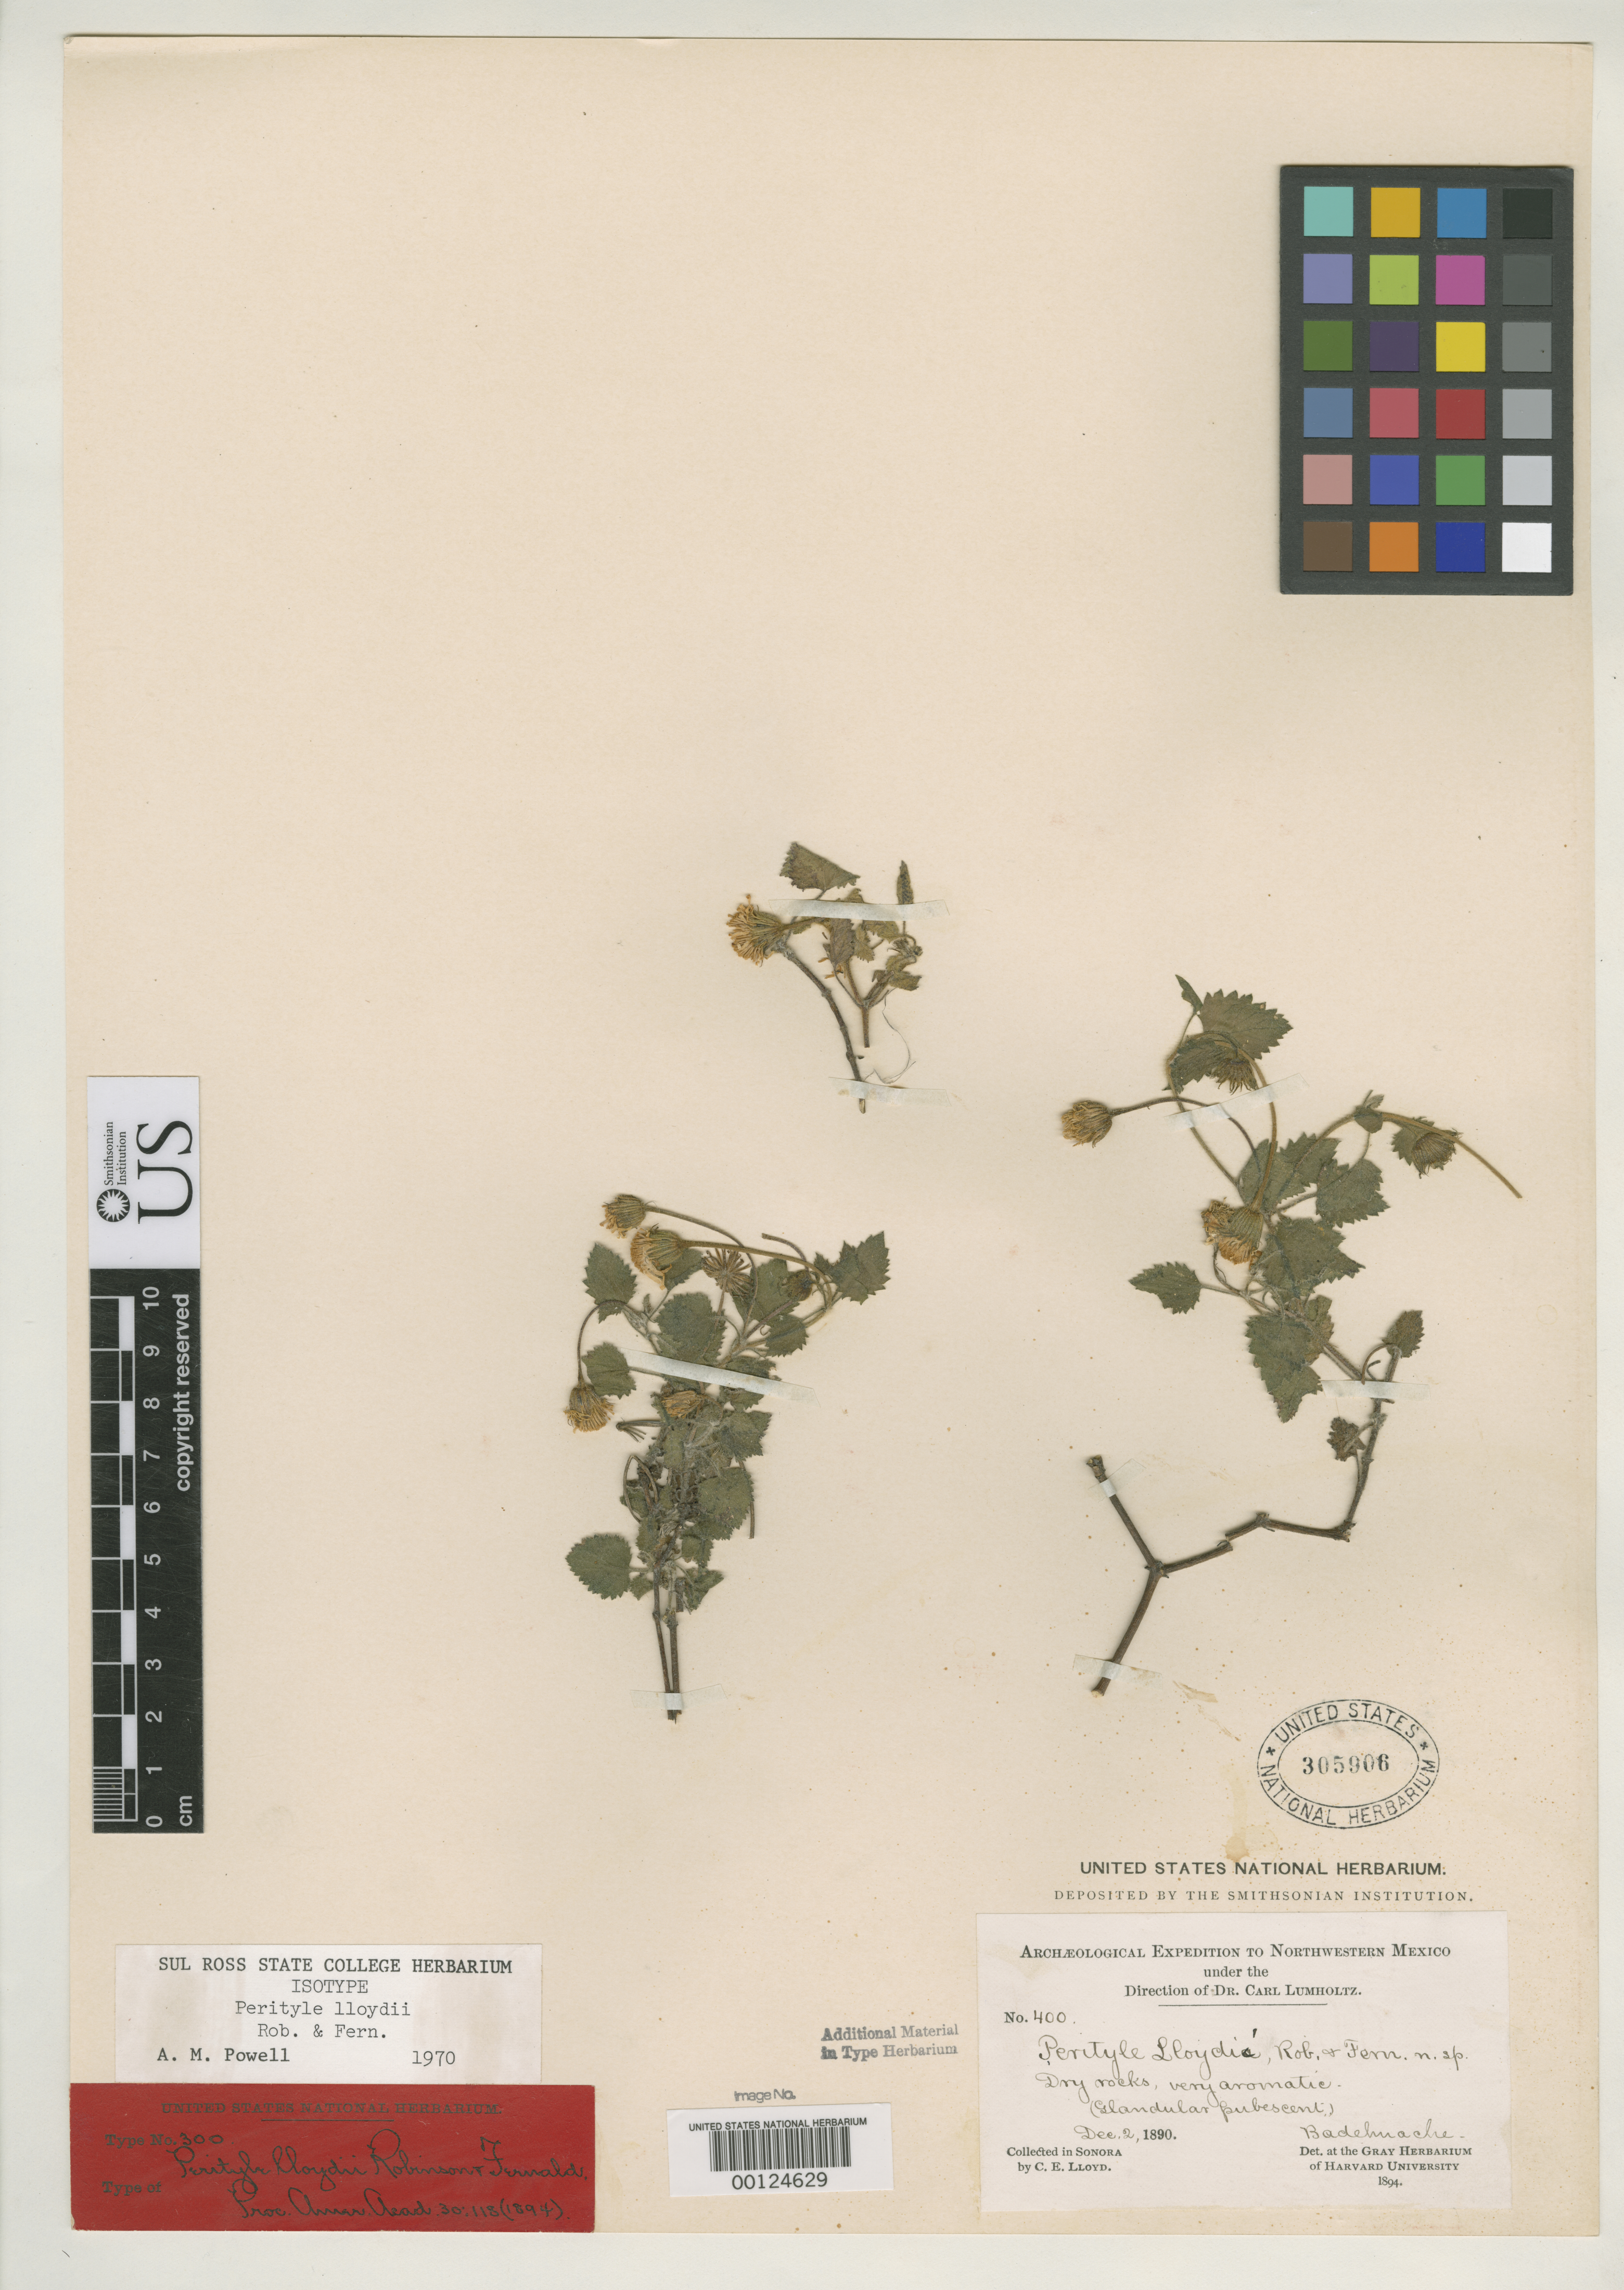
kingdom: Plantae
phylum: Tracheophyta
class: Magnoliopsida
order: Asterales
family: Asteraceae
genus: Perityle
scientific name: Perityle lloydii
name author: B.L. Rob. & Fernald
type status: Isotype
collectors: C. G. Lloyd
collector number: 400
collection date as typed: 02 Dec 1890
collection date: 1890-12-02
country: Mexico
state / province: Sonora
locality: Badehuachi.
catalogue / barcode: US 305906